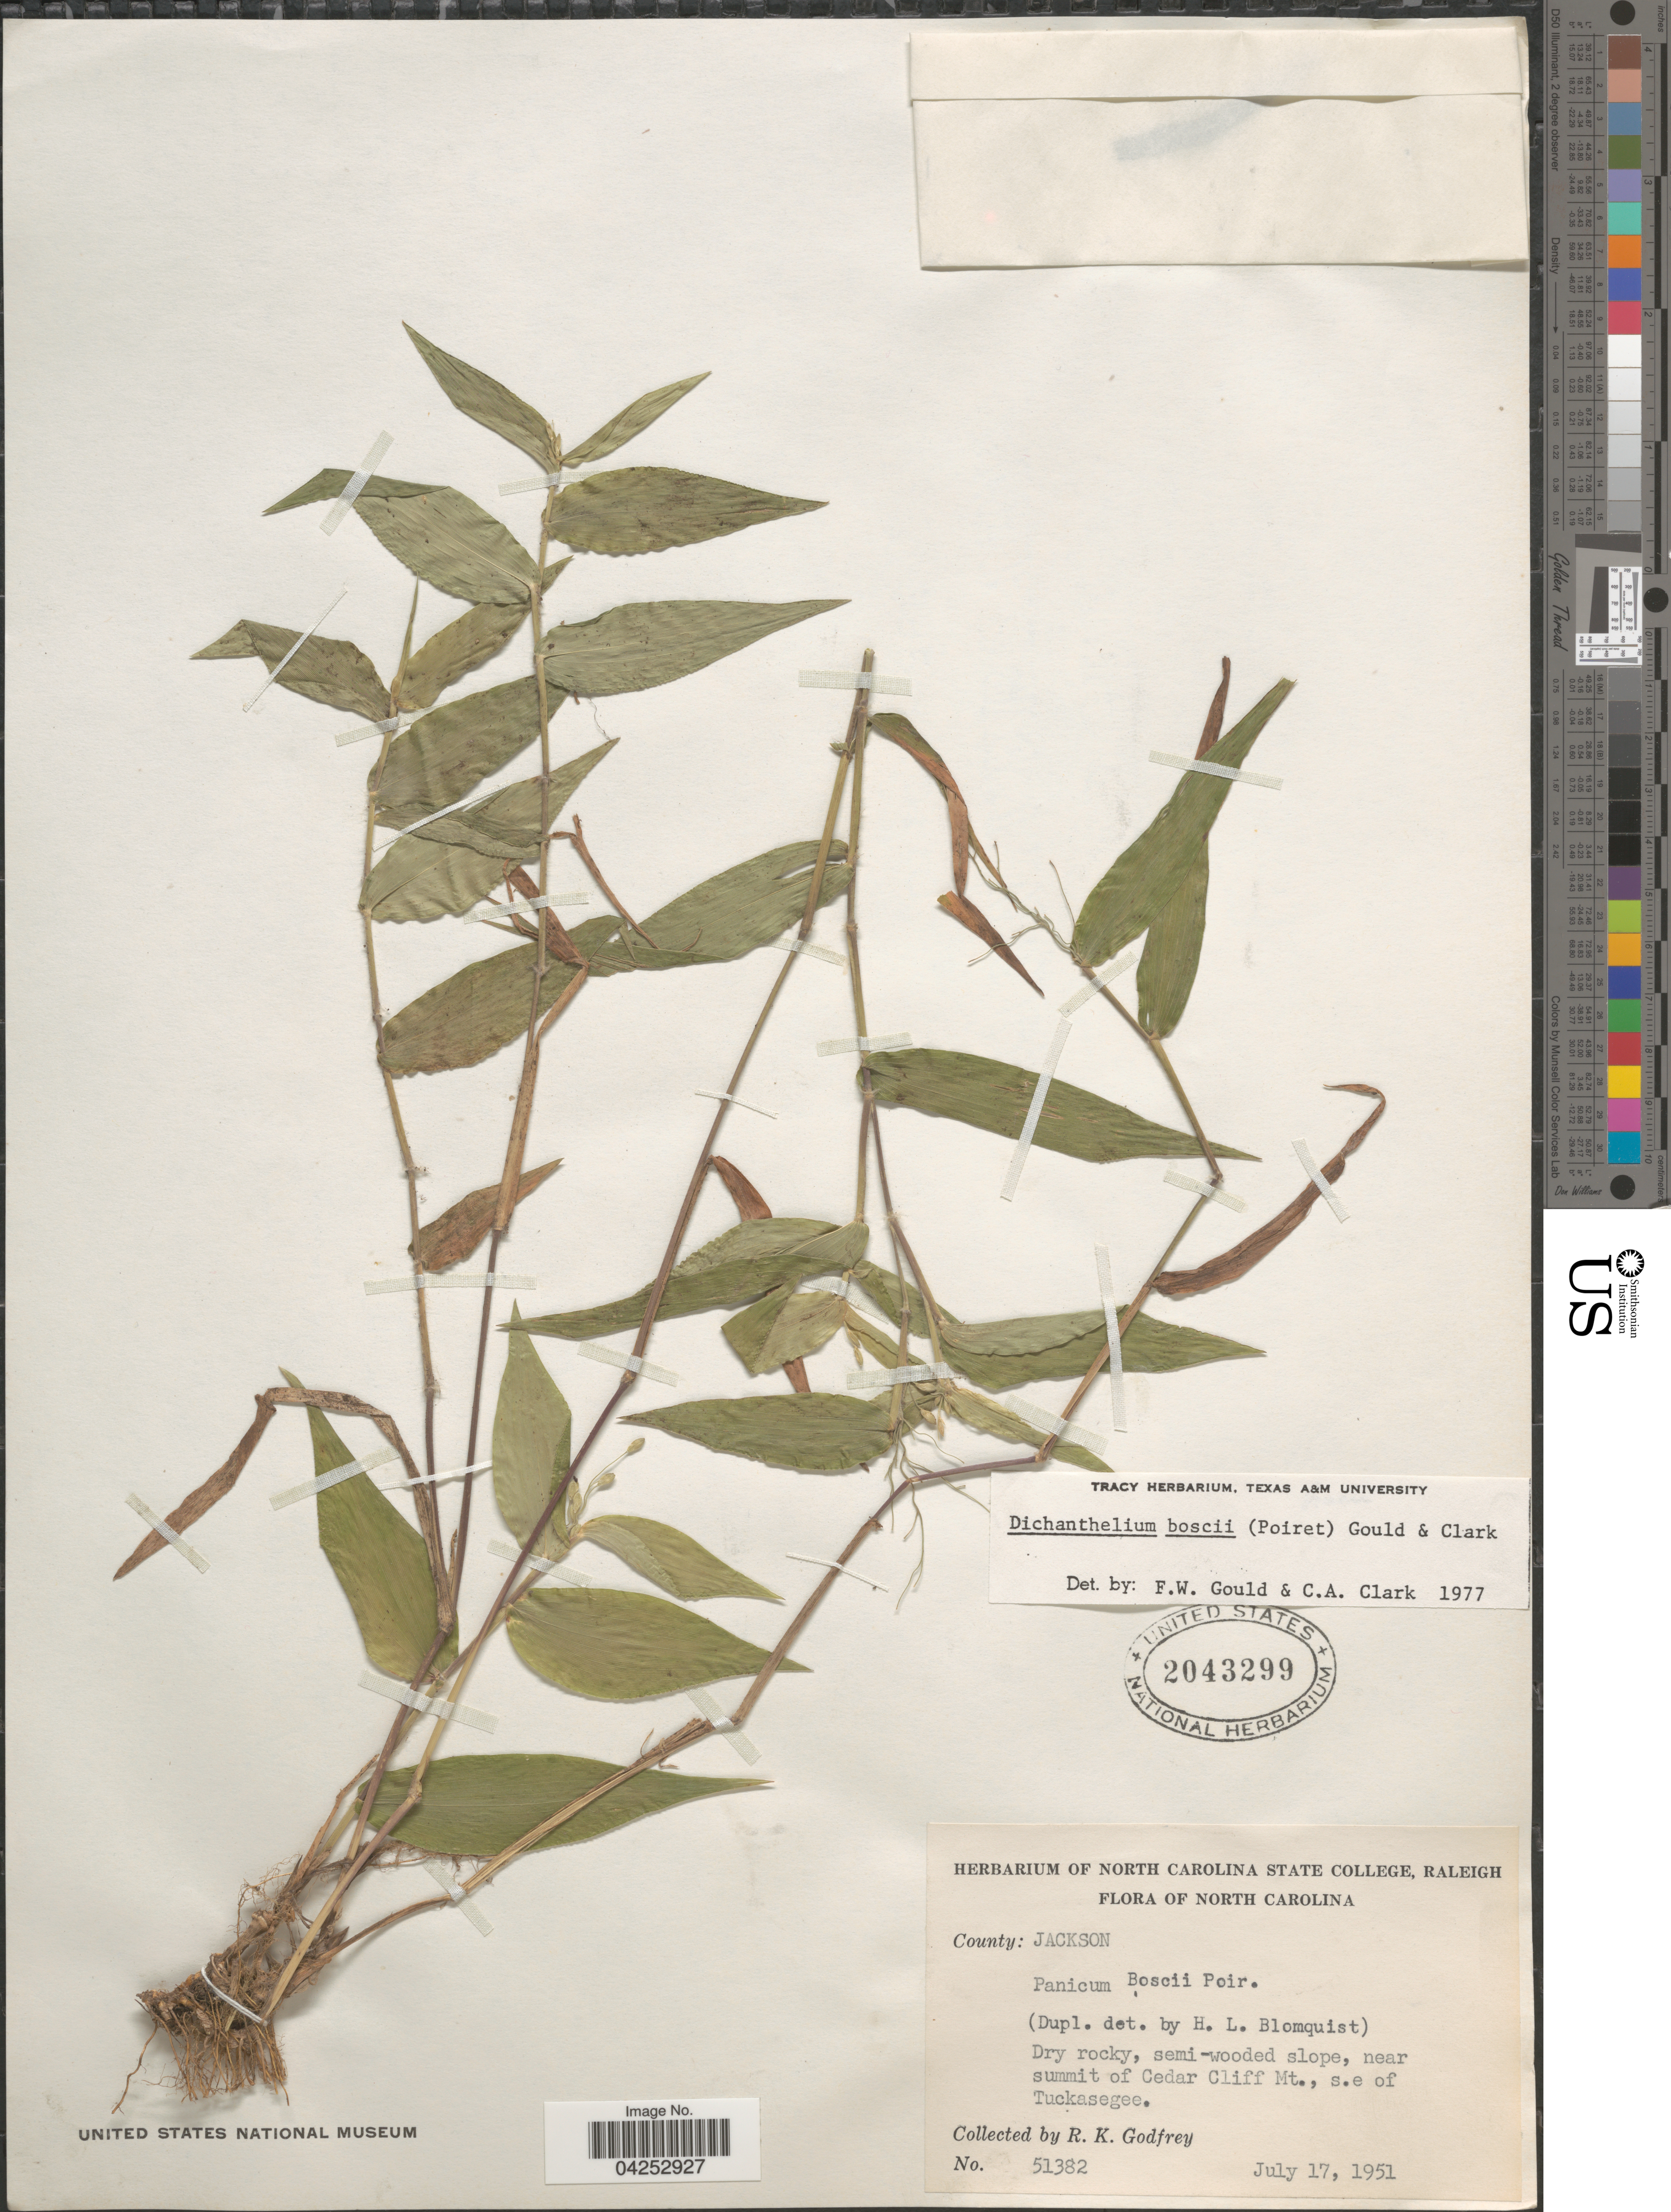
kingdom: Plantae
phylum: Tracheophyta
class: Liliopsida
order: Poales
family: Poaceae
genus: Dichanthelium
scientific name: Dichanthelium boscii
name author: (Poir.) Gould & C.A. Clark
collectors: R. K. Godfrey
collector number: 51382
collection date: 1951-07-17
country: United States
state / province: North Carolina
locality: County: Jackson. Dry rocky, semi-wooded slope, near summit of Cedar Cliff Mt., s.e of Tuckasegee.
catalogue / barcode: US 2043299